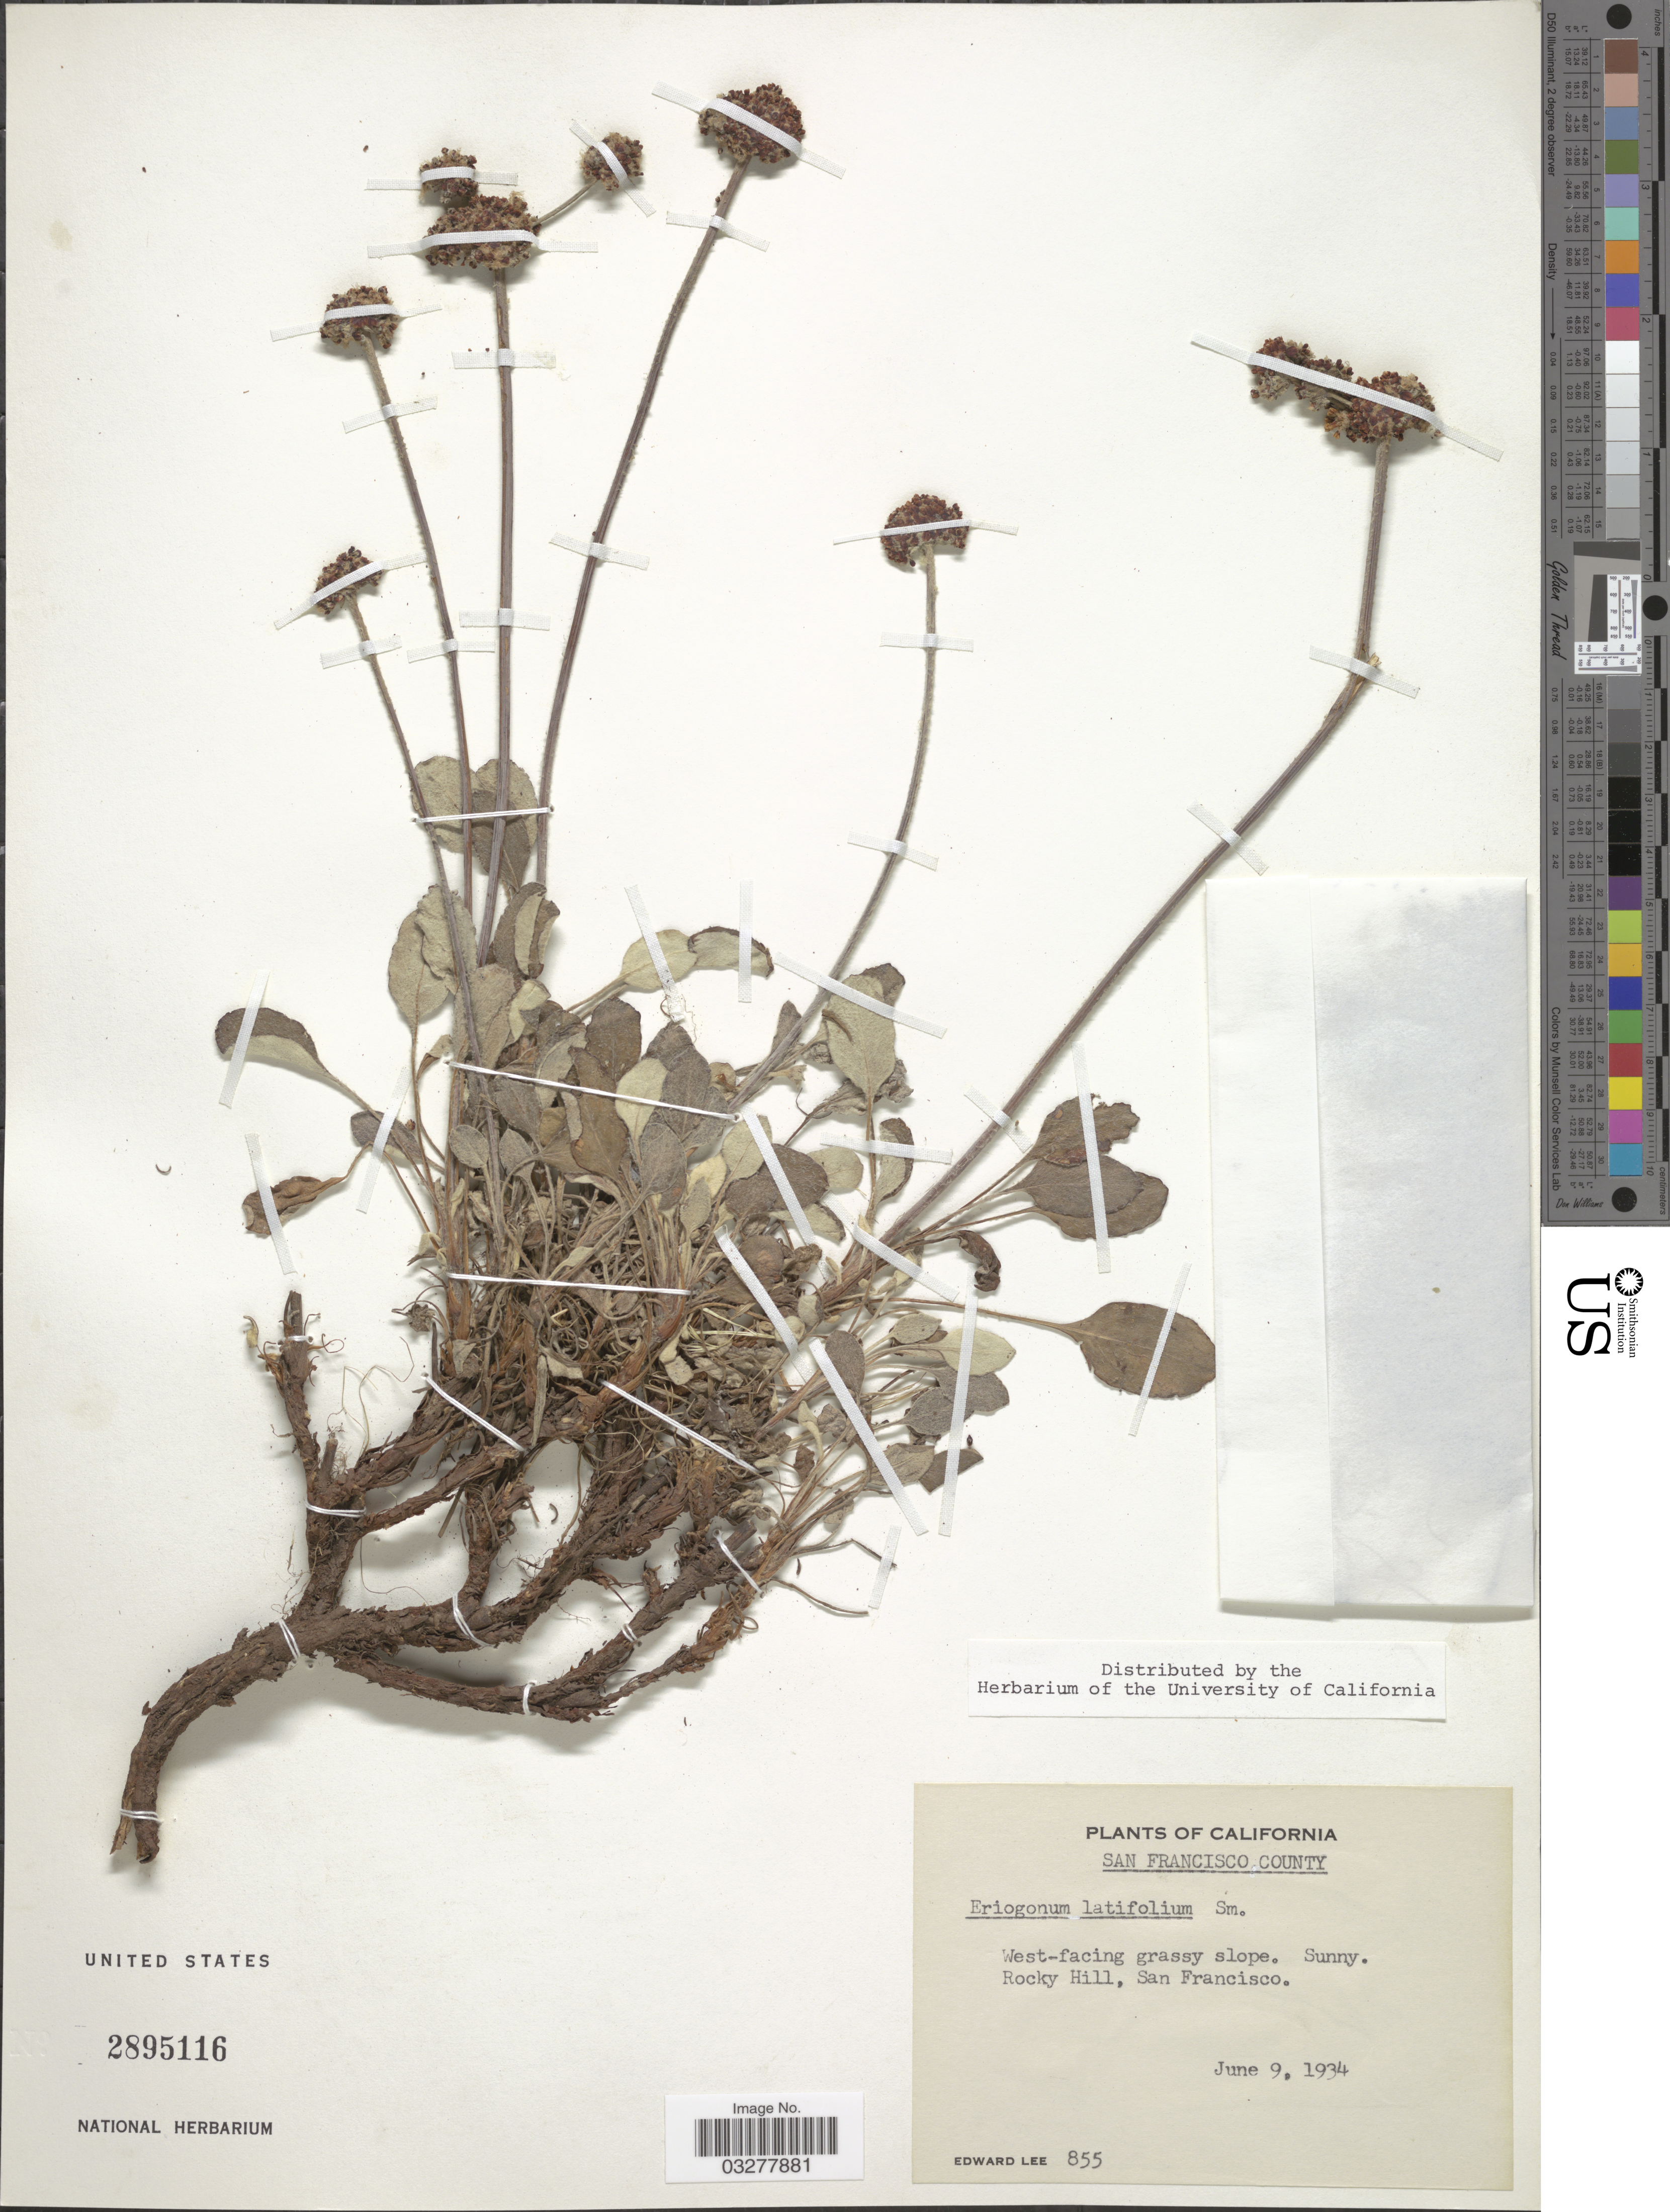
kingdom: Plantae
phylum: Tracheophyta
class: Magnoliopsida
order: Caryophyllales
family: Polygonaceae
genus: Eriogonum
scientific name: Eriogonum latifolium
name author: Sm.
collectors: E. Lee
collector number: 855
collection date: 1934-06-09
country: United States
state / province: California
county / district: San Francisco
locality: San Francisco County. Rocky Hill, San Francisco.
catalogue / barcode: US 2895116